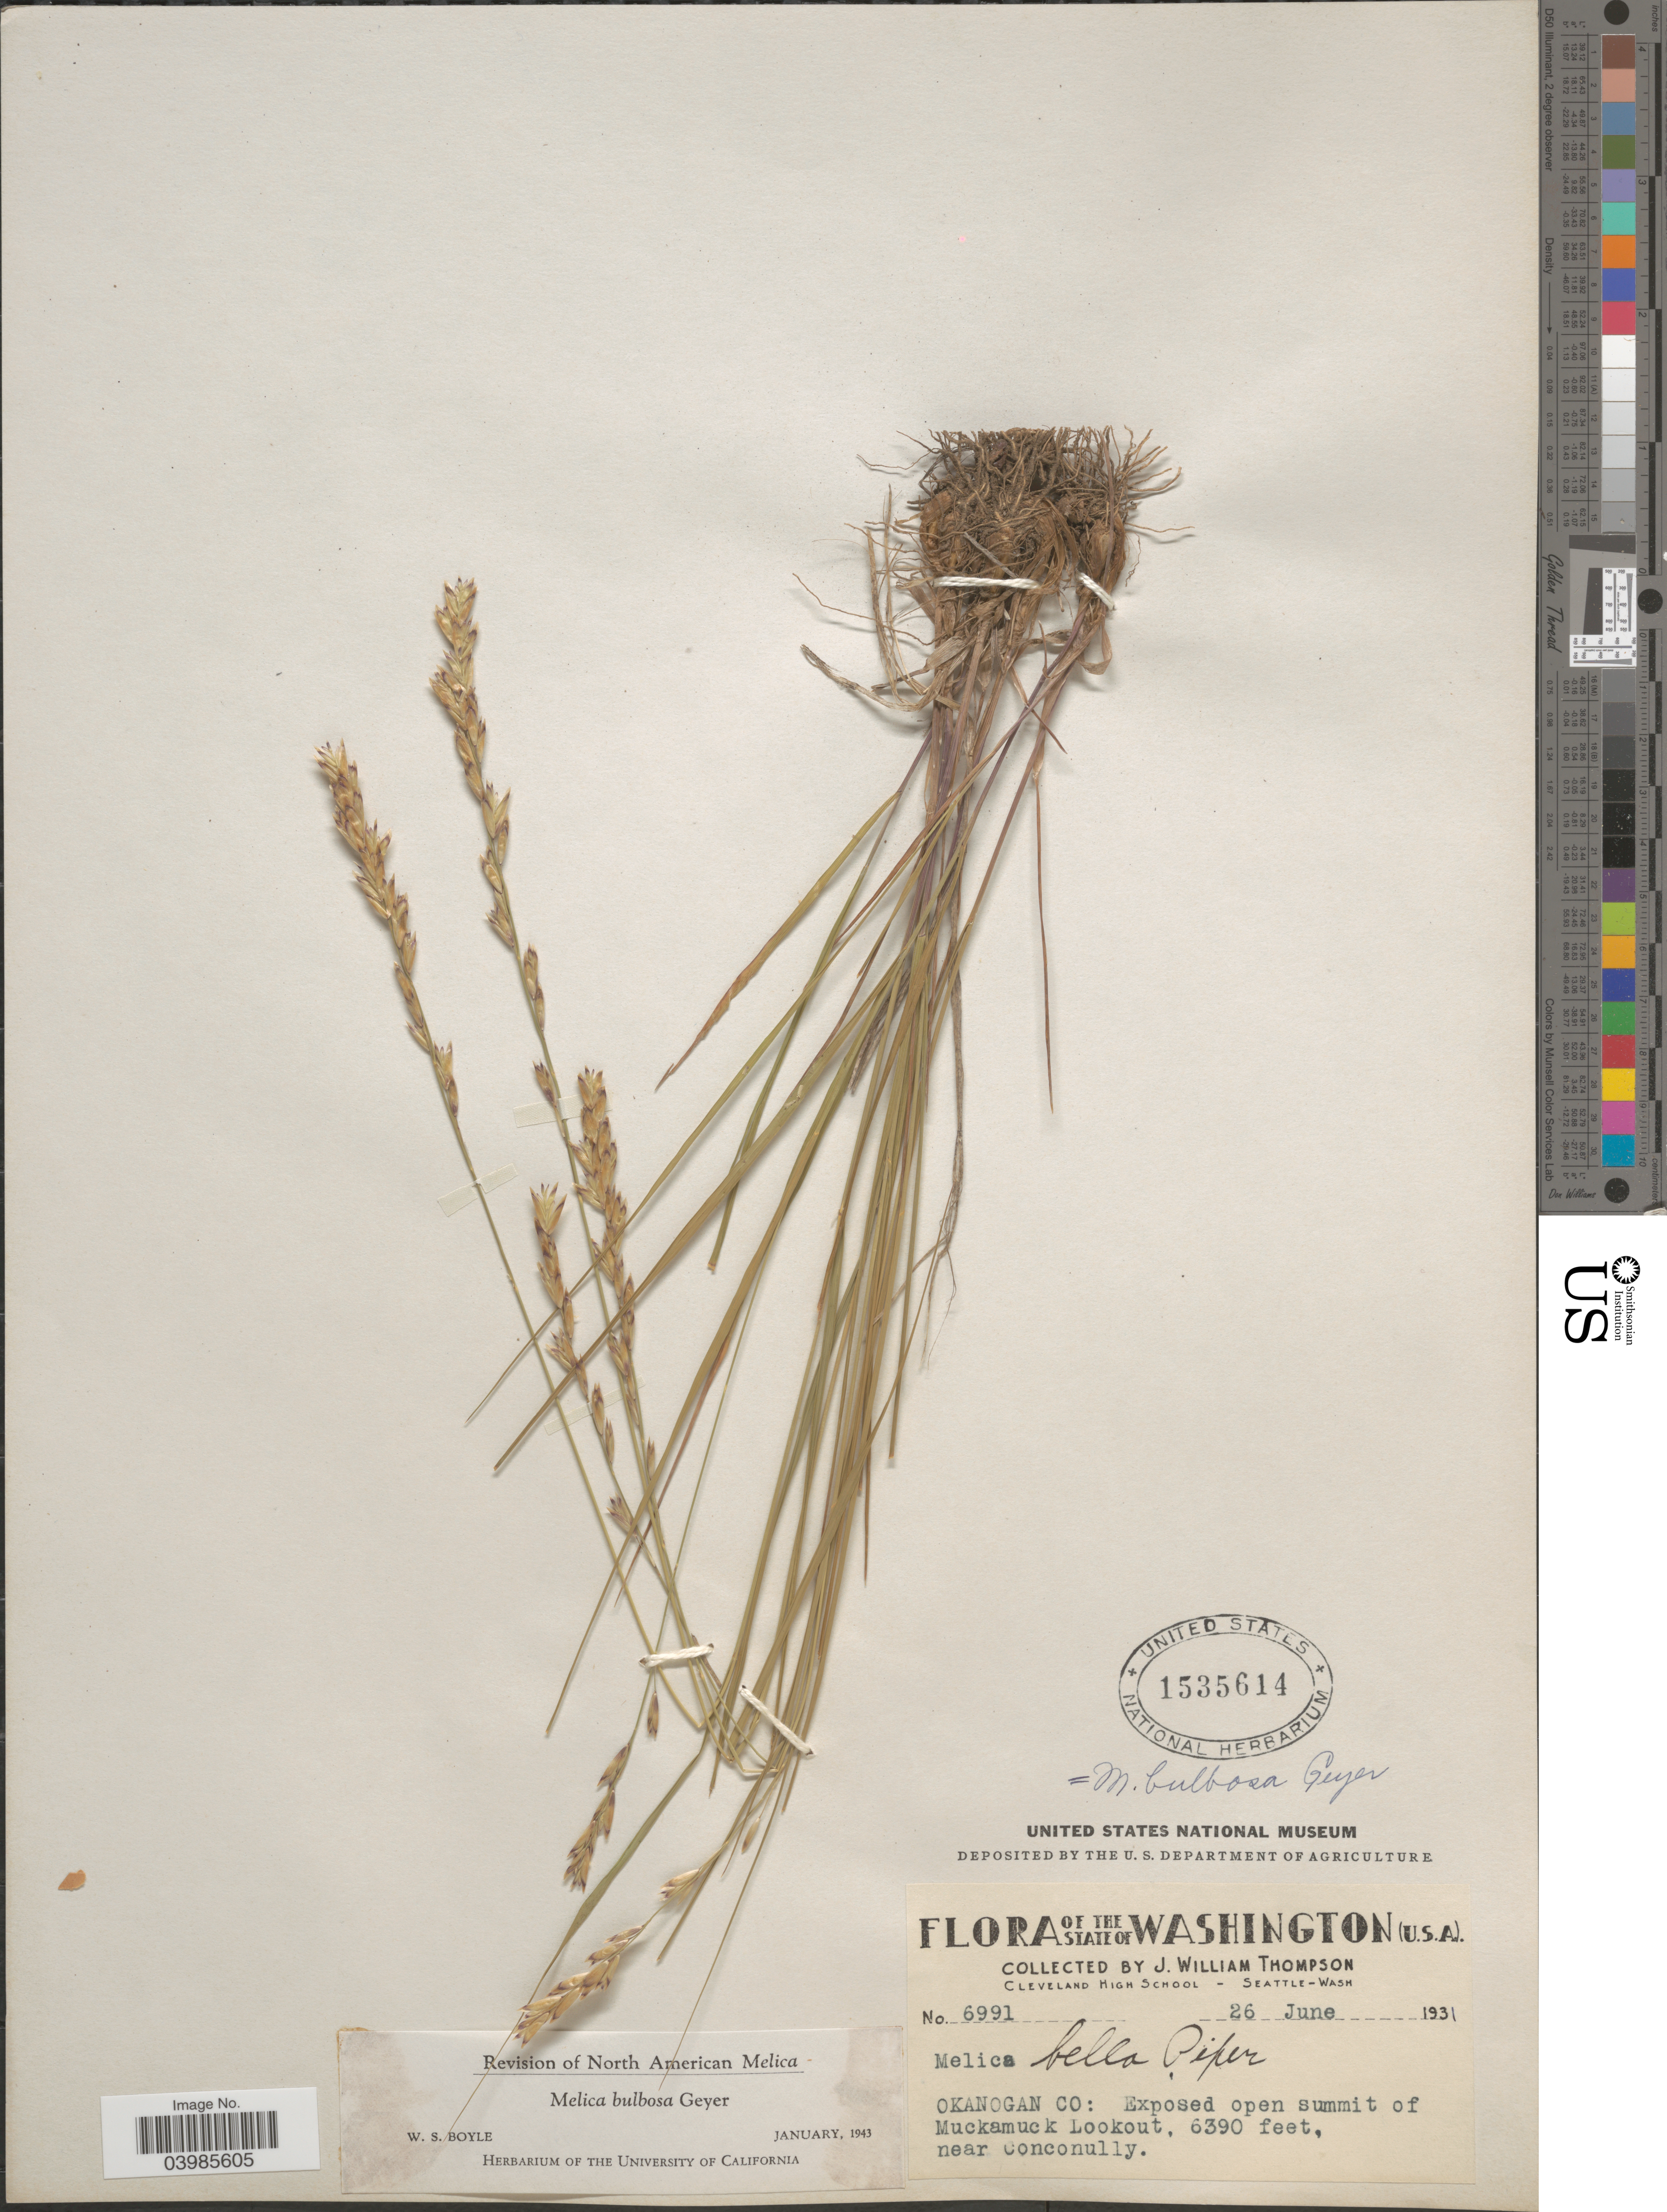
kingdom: Plantae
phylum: Tracheophyta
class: Liliopsida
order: Poales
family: Poaceae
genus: Melica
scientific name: Melica bulbosa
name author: Geyer ex Porter & J.M. Coult.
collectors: J. W. Thompson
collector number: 6991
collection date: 1931-06-26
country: United States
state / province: Washington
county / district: Okanogan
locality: Okanogan Co: Summit of Muckamuck Lookout, near Conconully.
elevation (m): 1948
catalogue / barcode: US 1535614